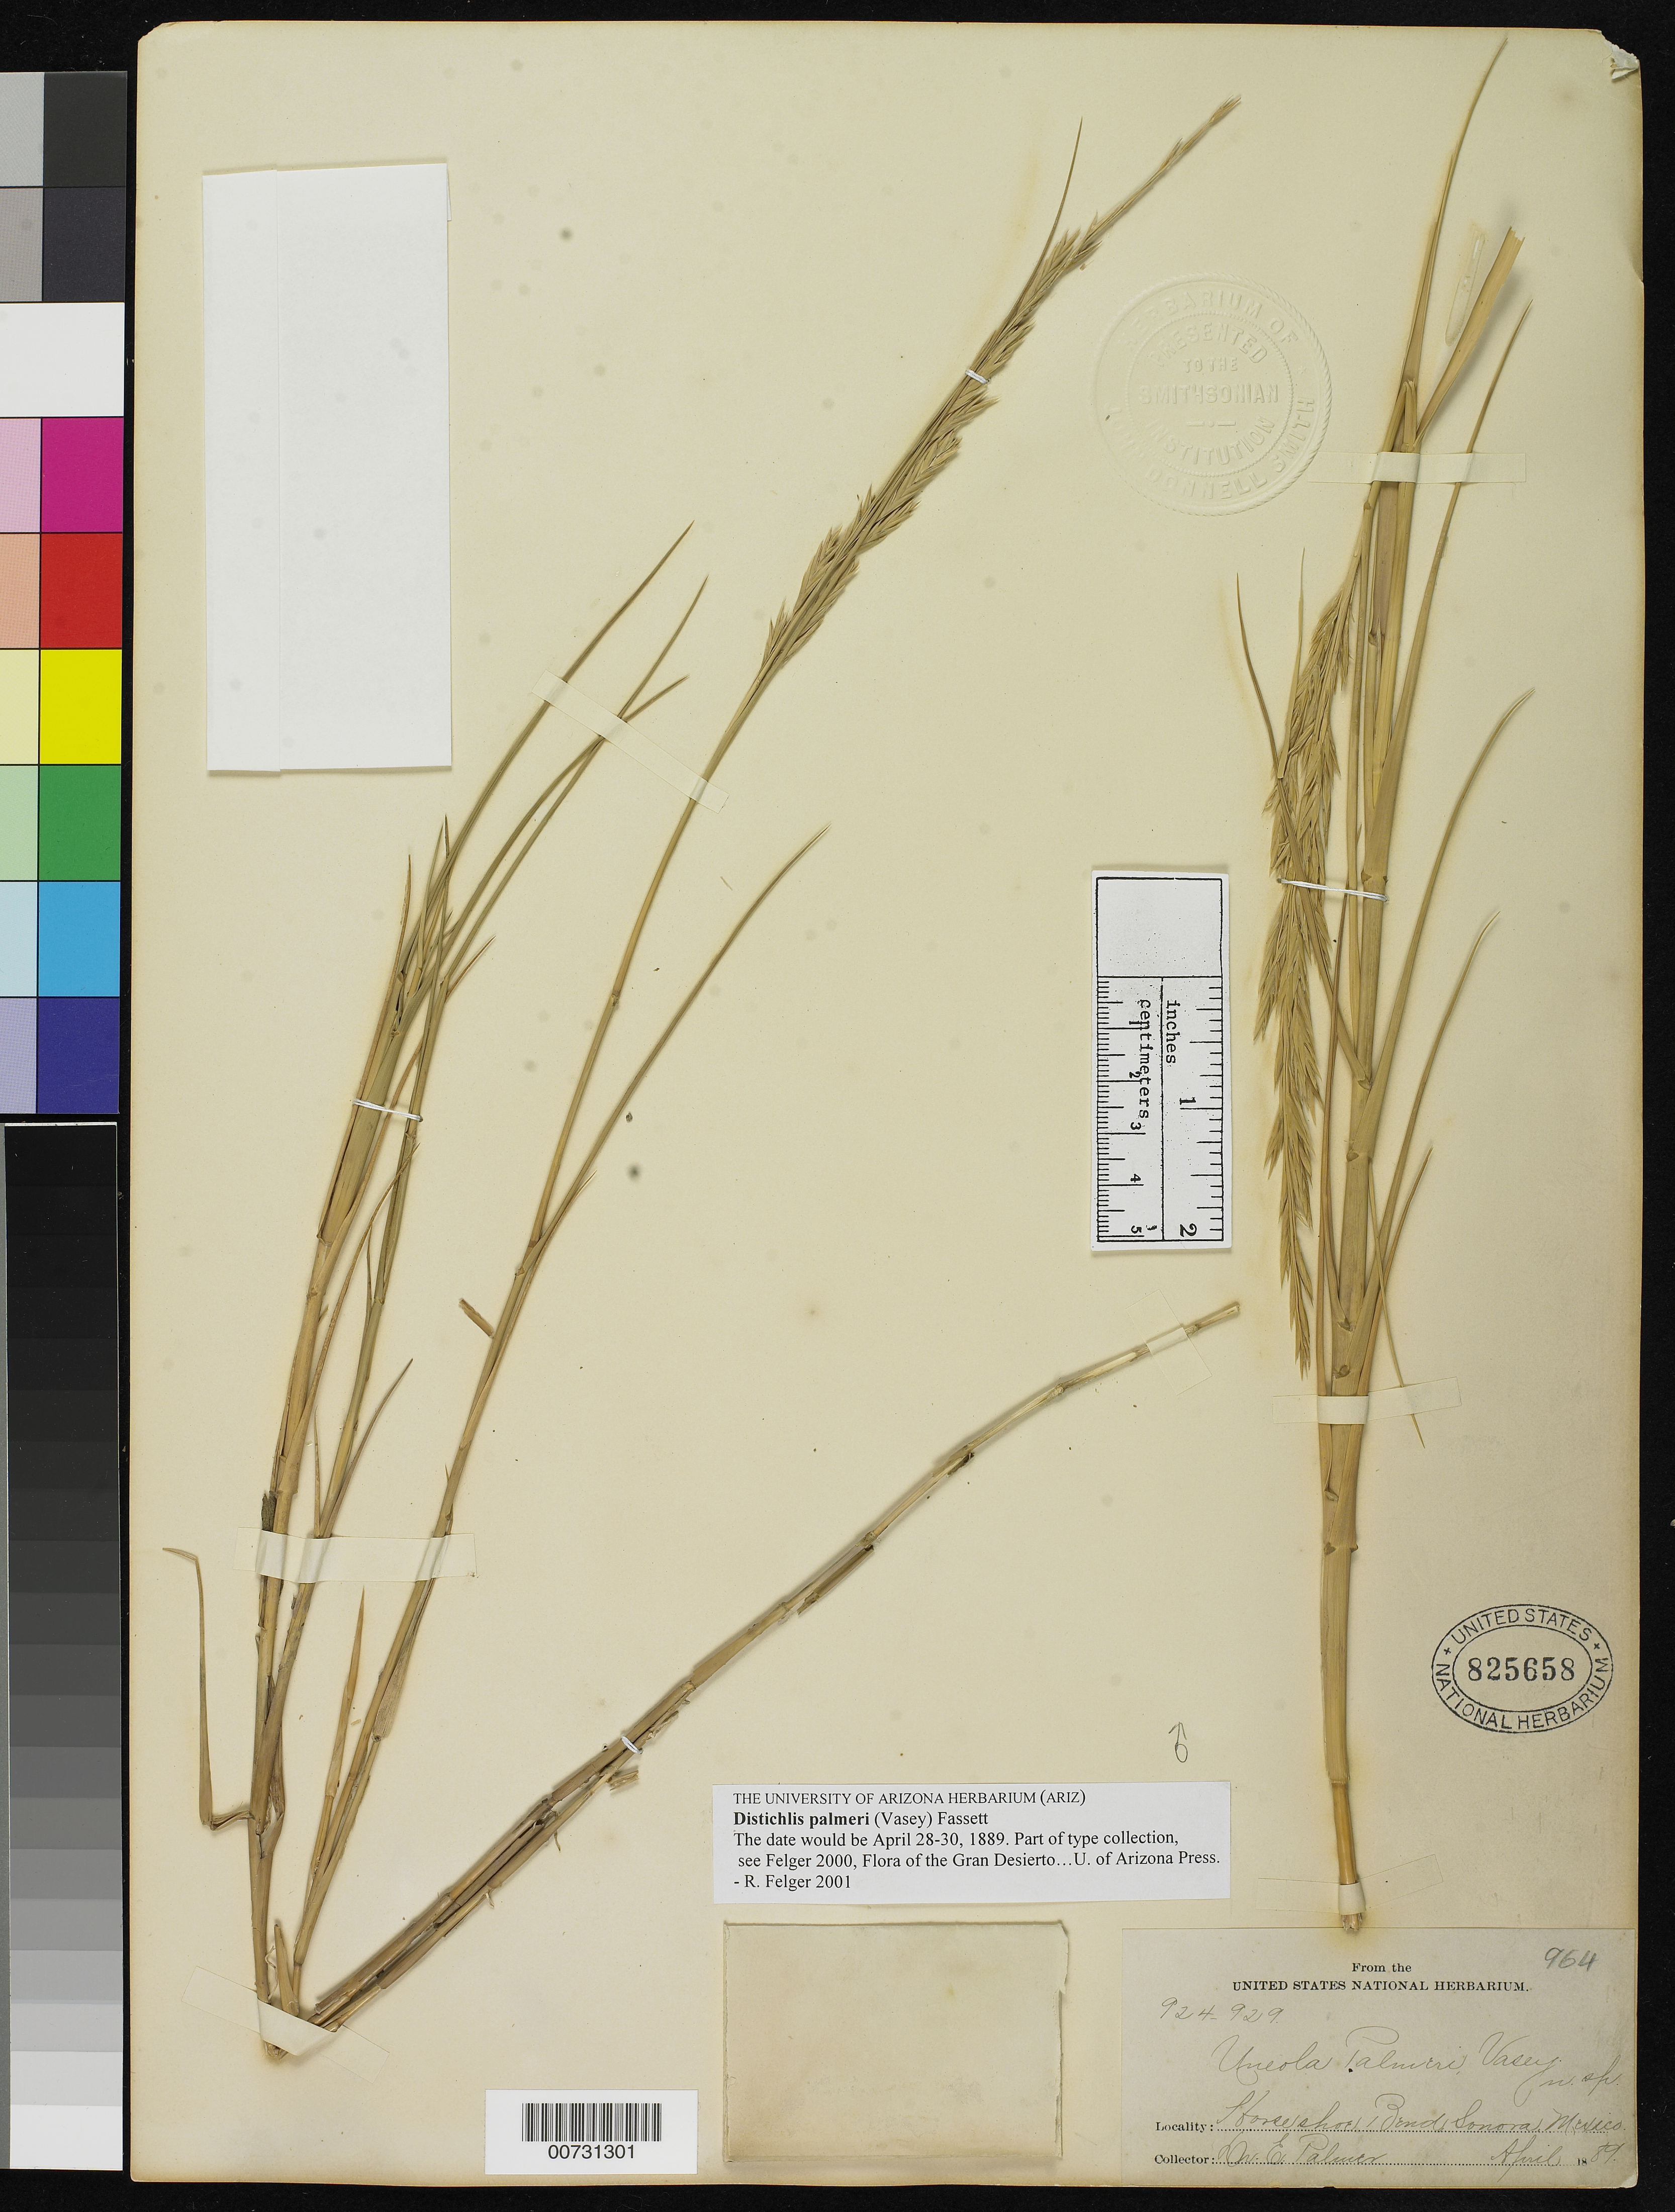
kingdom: Plantae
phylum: Tracheophyta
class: Liliopsida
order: Poales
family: Poaceae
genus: Uniola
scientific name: Uniola palmeri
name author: Vasey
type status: Isolectotype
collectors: E. Palmer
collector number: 924-929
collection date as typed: Apr 1889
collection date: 1889-04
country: Mexico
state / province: Sonora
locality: Horseshoe Bend, Sonora, Mexico.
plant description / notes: Annotated as "part of type collection" by Felger (2001).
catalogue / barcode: US 825658